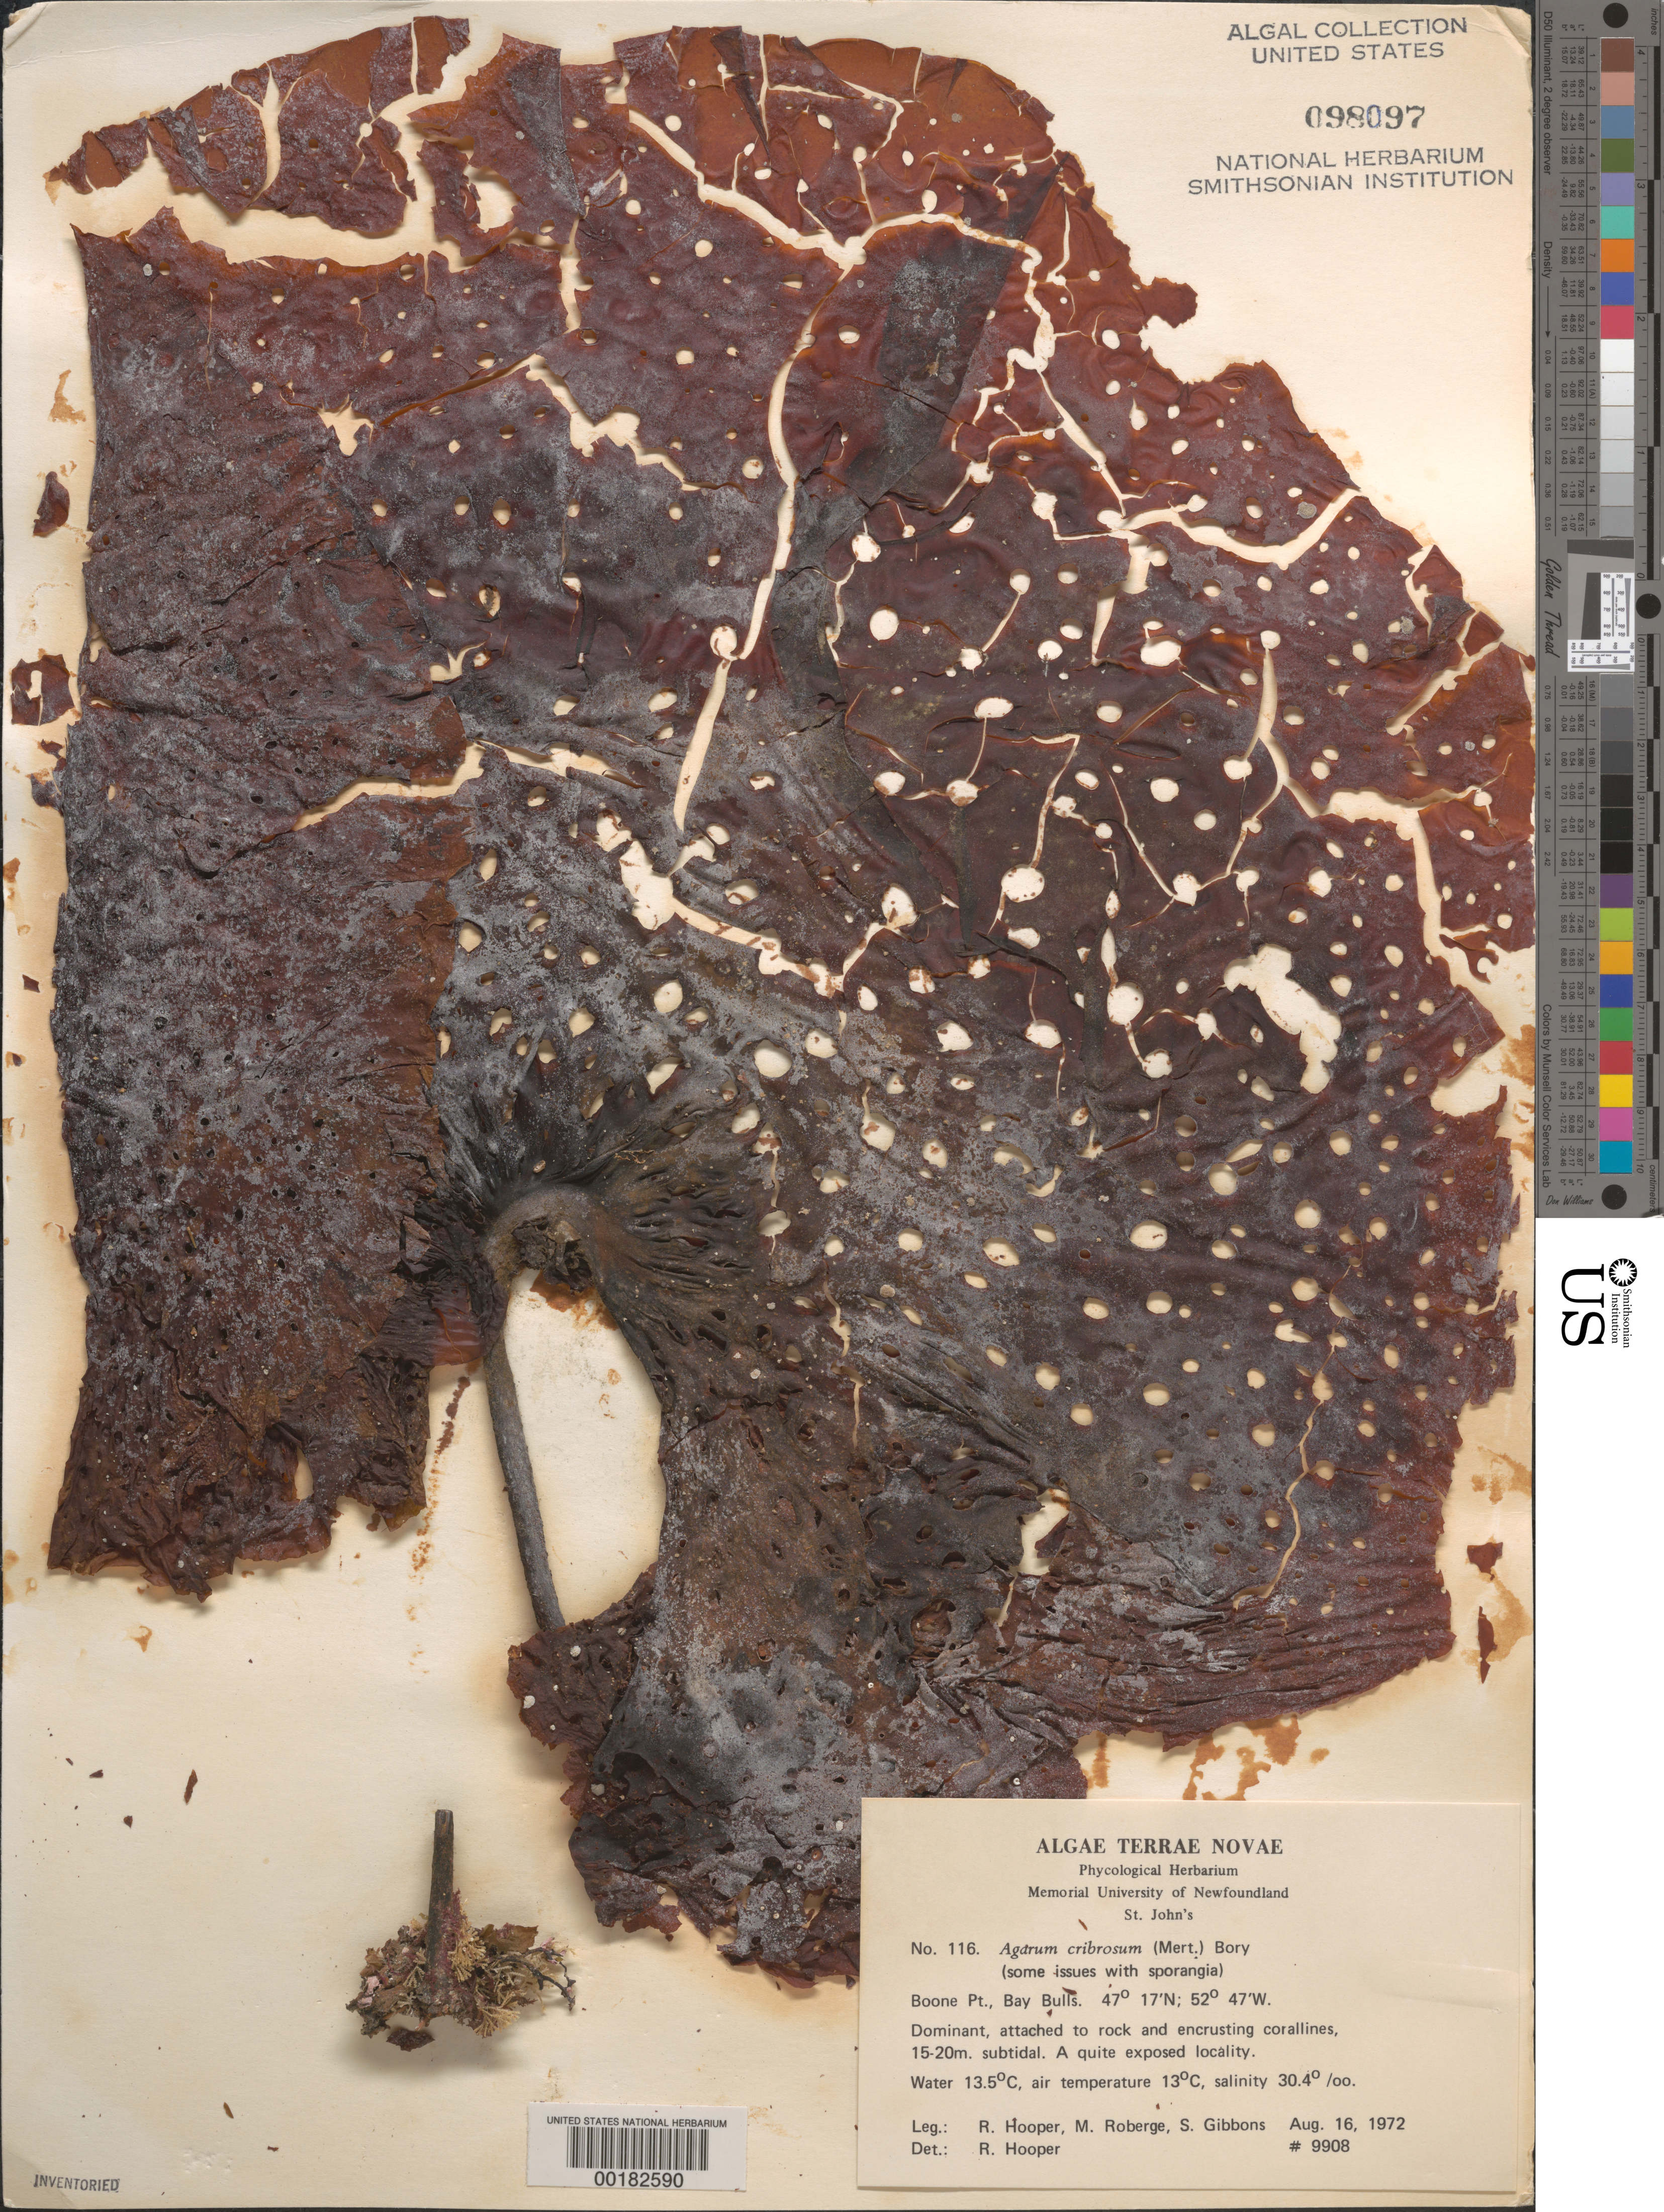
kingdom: Chromista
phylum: Ochrophyta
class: Phaeophyceae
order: Laminariales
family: Costariaceae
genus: Agarum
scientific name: Agarum clathratum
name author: Dumortier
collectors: R. G. Hooper, M. Roberge & S. Gibbons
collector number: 9908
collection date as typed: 16 Aug 1972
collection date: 1972-08-16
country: Canada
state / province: Newfoundland and Labrador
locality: Boone Point, Bay Bulls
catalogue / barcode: US 98097